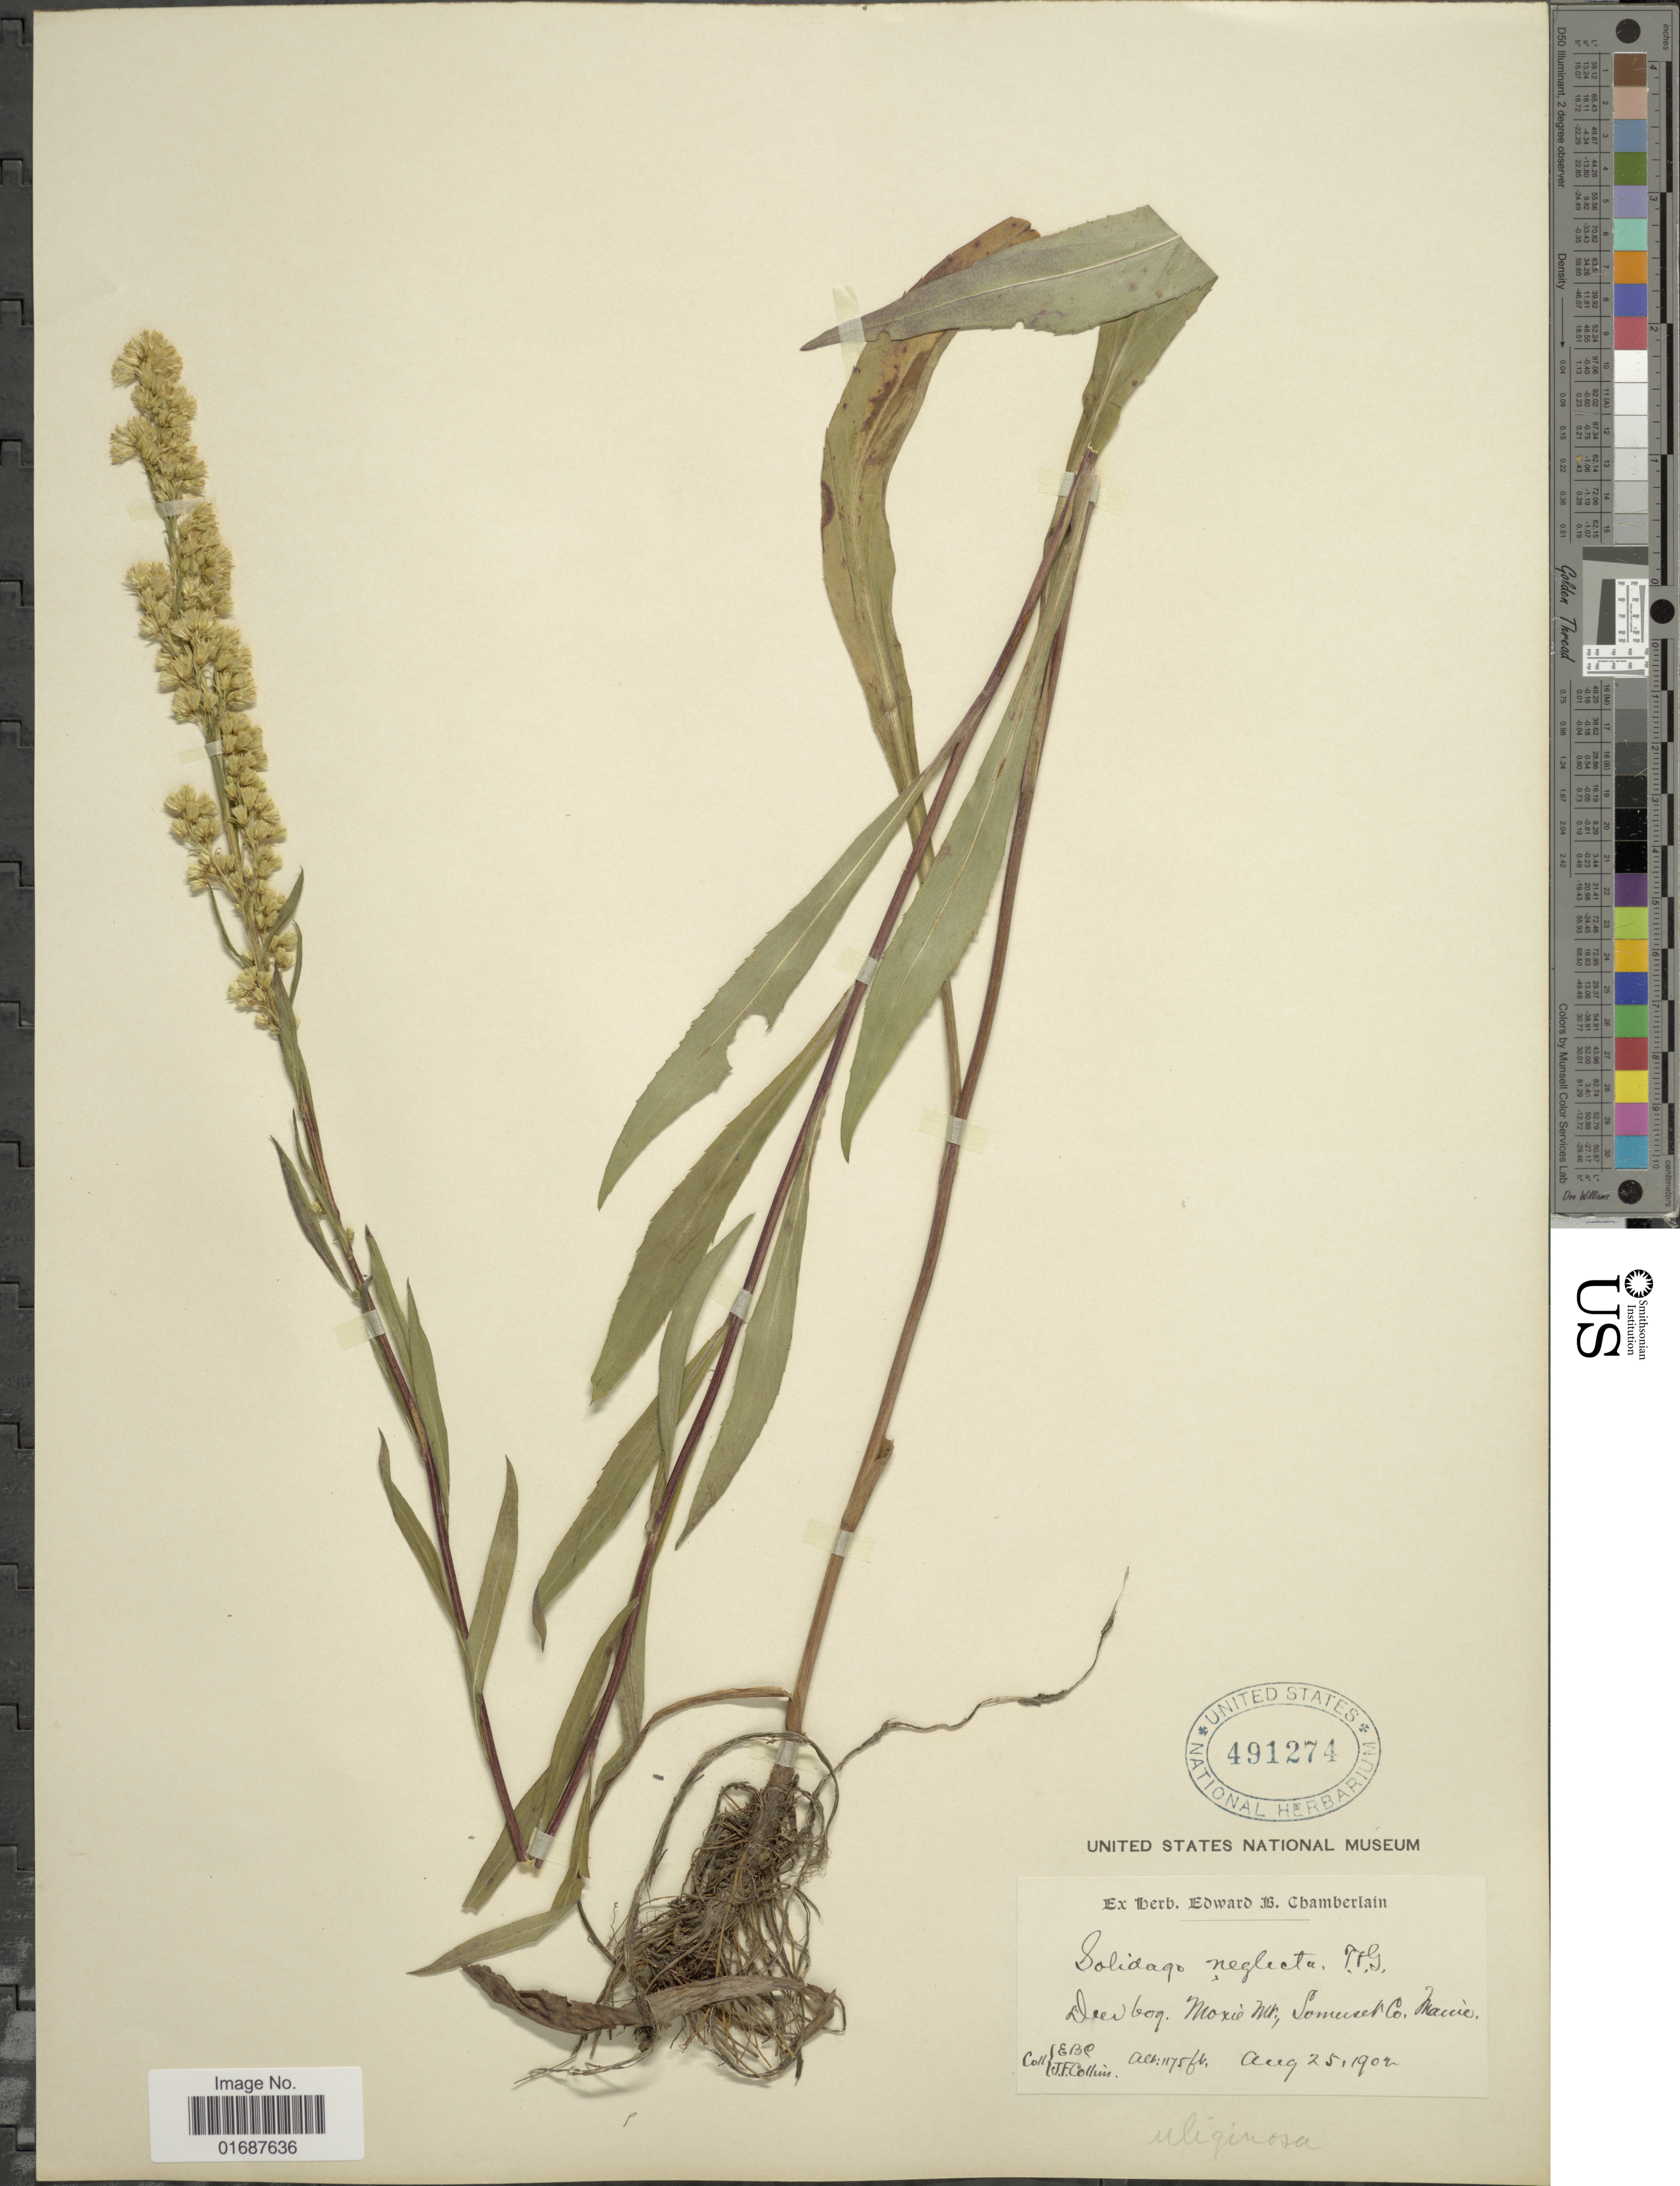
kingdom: Plantae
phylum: Tracheophyta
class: Magnoliopsida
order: Asterales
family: Asteraceae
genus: Solidago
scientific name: Solidago uliginosa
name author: Nutt.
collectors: E. Chamberlain & J. Collins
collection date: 1902-08-25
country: United States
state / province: Maine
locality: Moxie Mt., Somerset Co.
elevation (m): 358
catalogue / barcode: US 491274